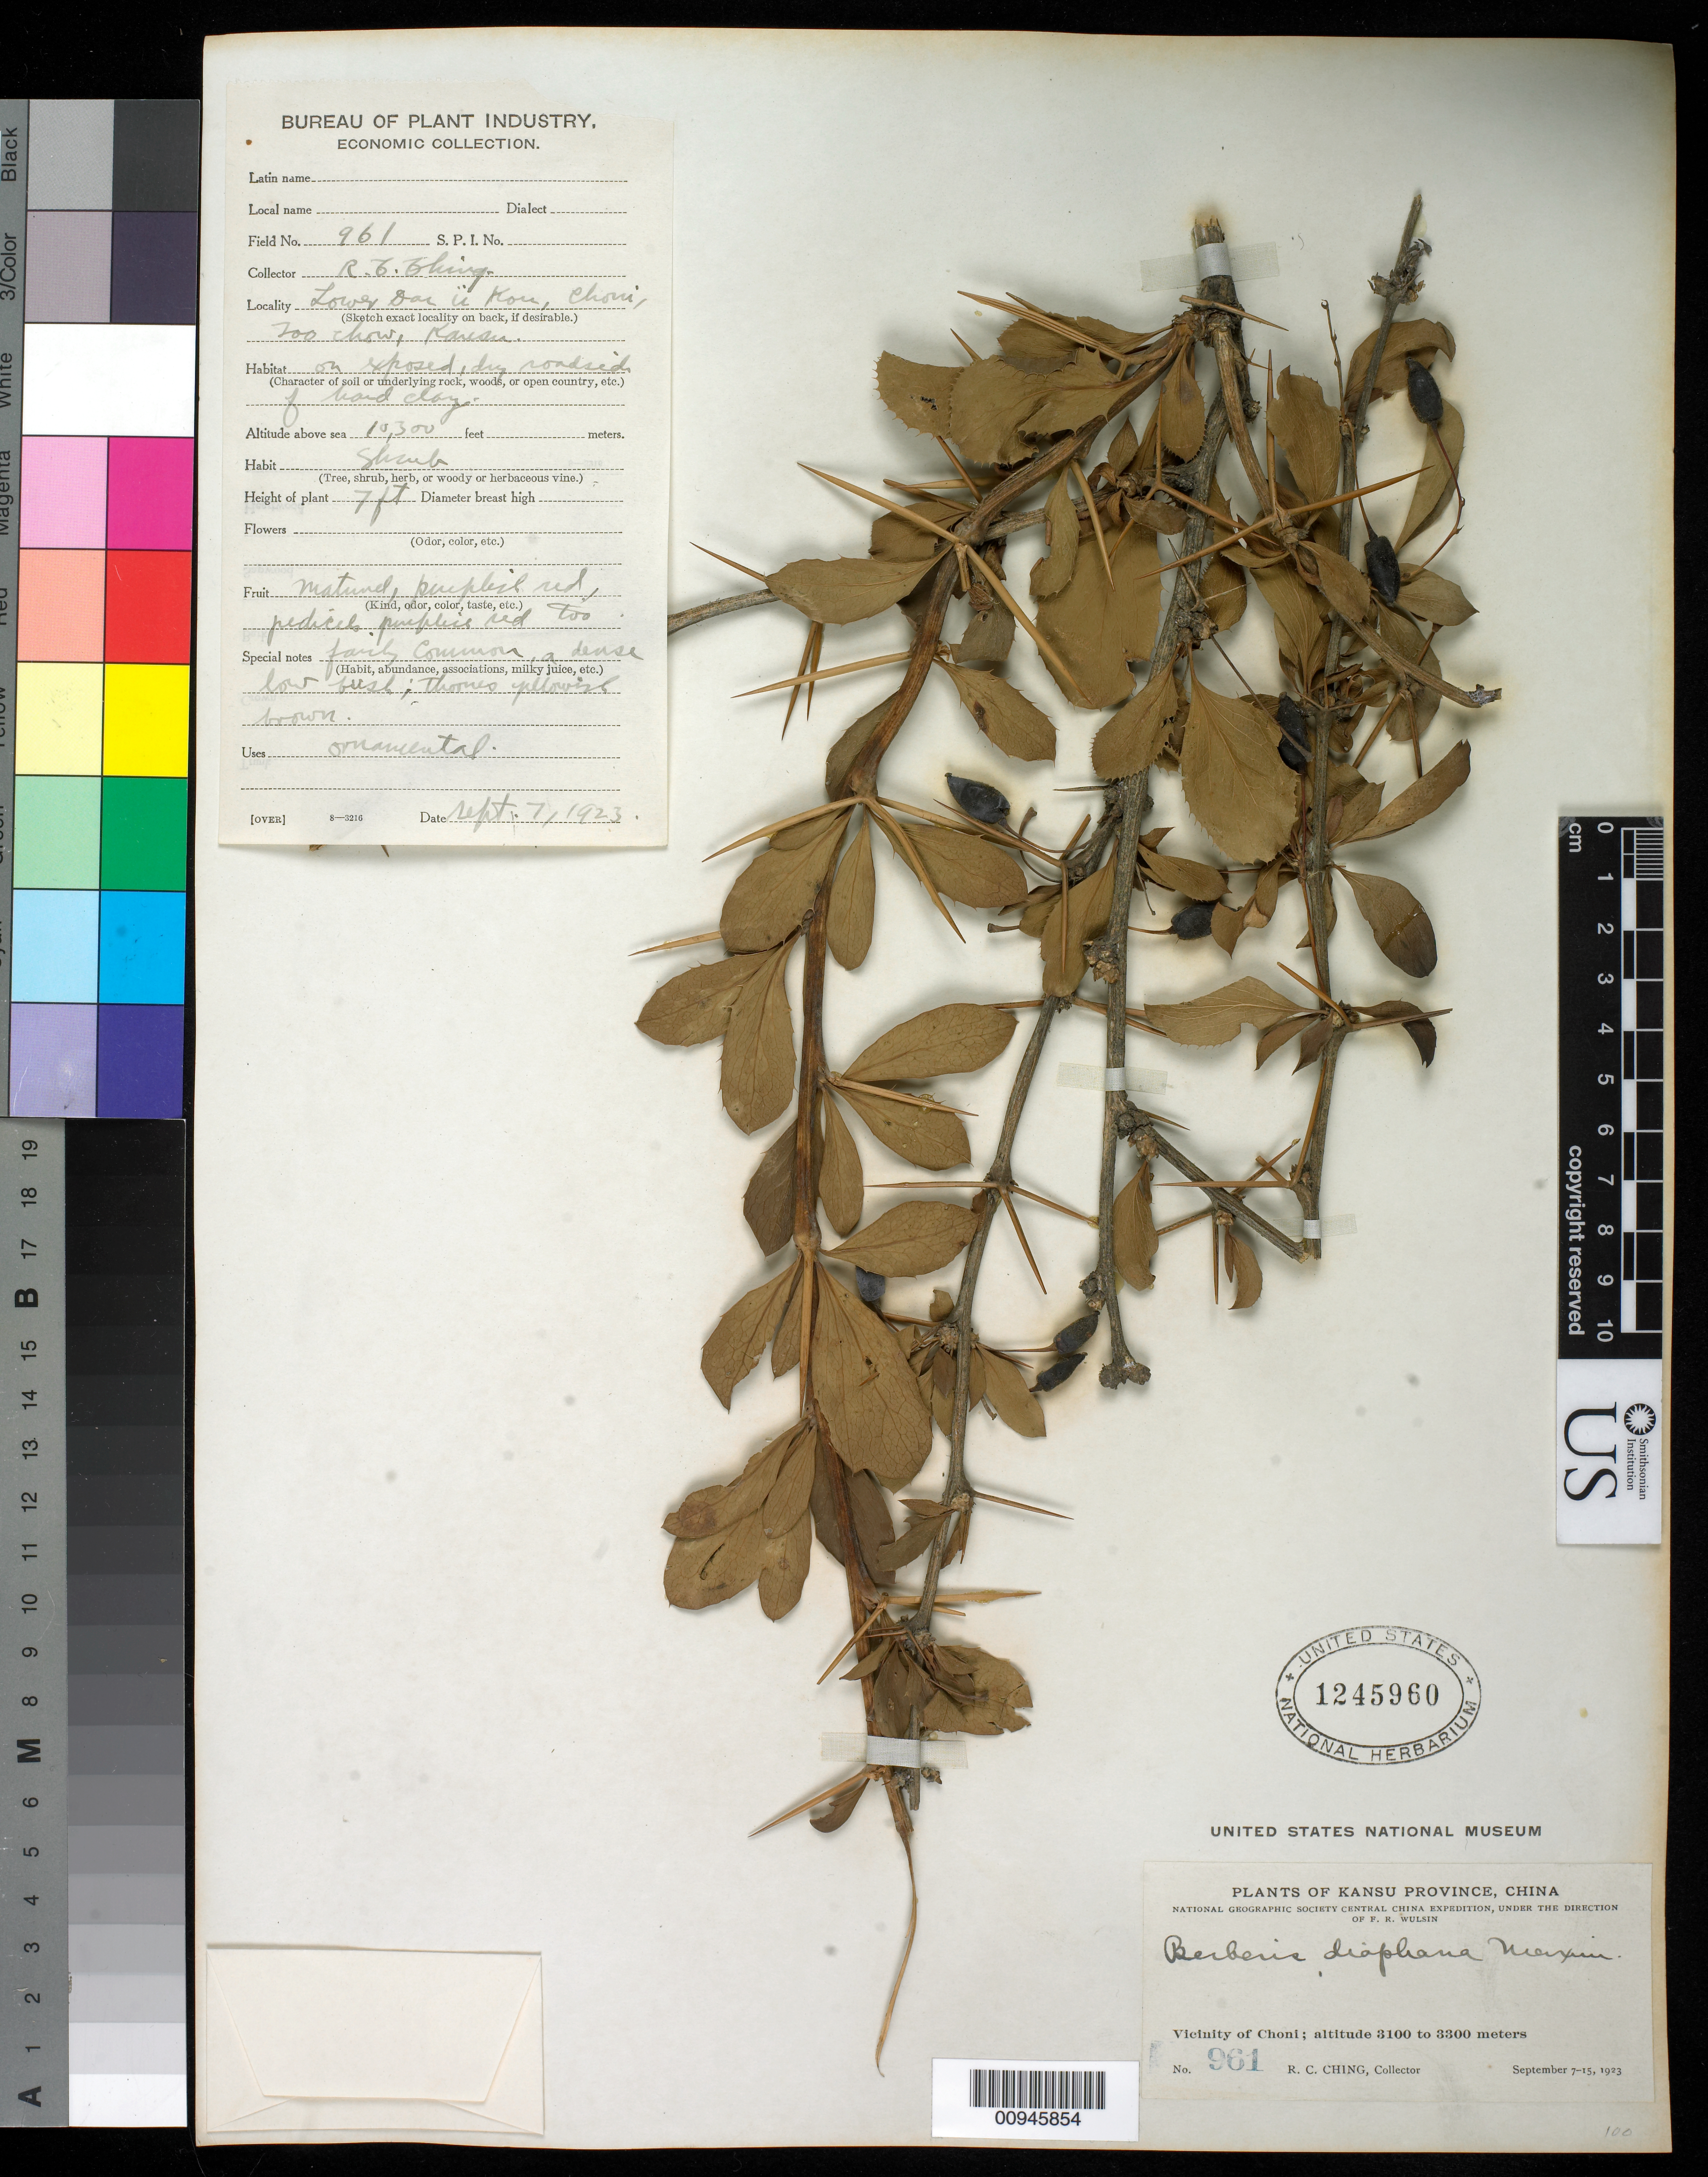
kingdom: Plantae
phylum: Tracheophyta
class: Magnoliopsida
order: Ranunculales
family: Berberidaceae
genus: Berberis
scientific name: Berberis diaphana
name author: Maxim.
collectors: R. C. Ching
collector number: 961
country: China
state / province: Gansu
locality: Lower Dac u Kou, Choui, Tao Chow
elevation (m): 3100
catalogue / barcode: US 1245960